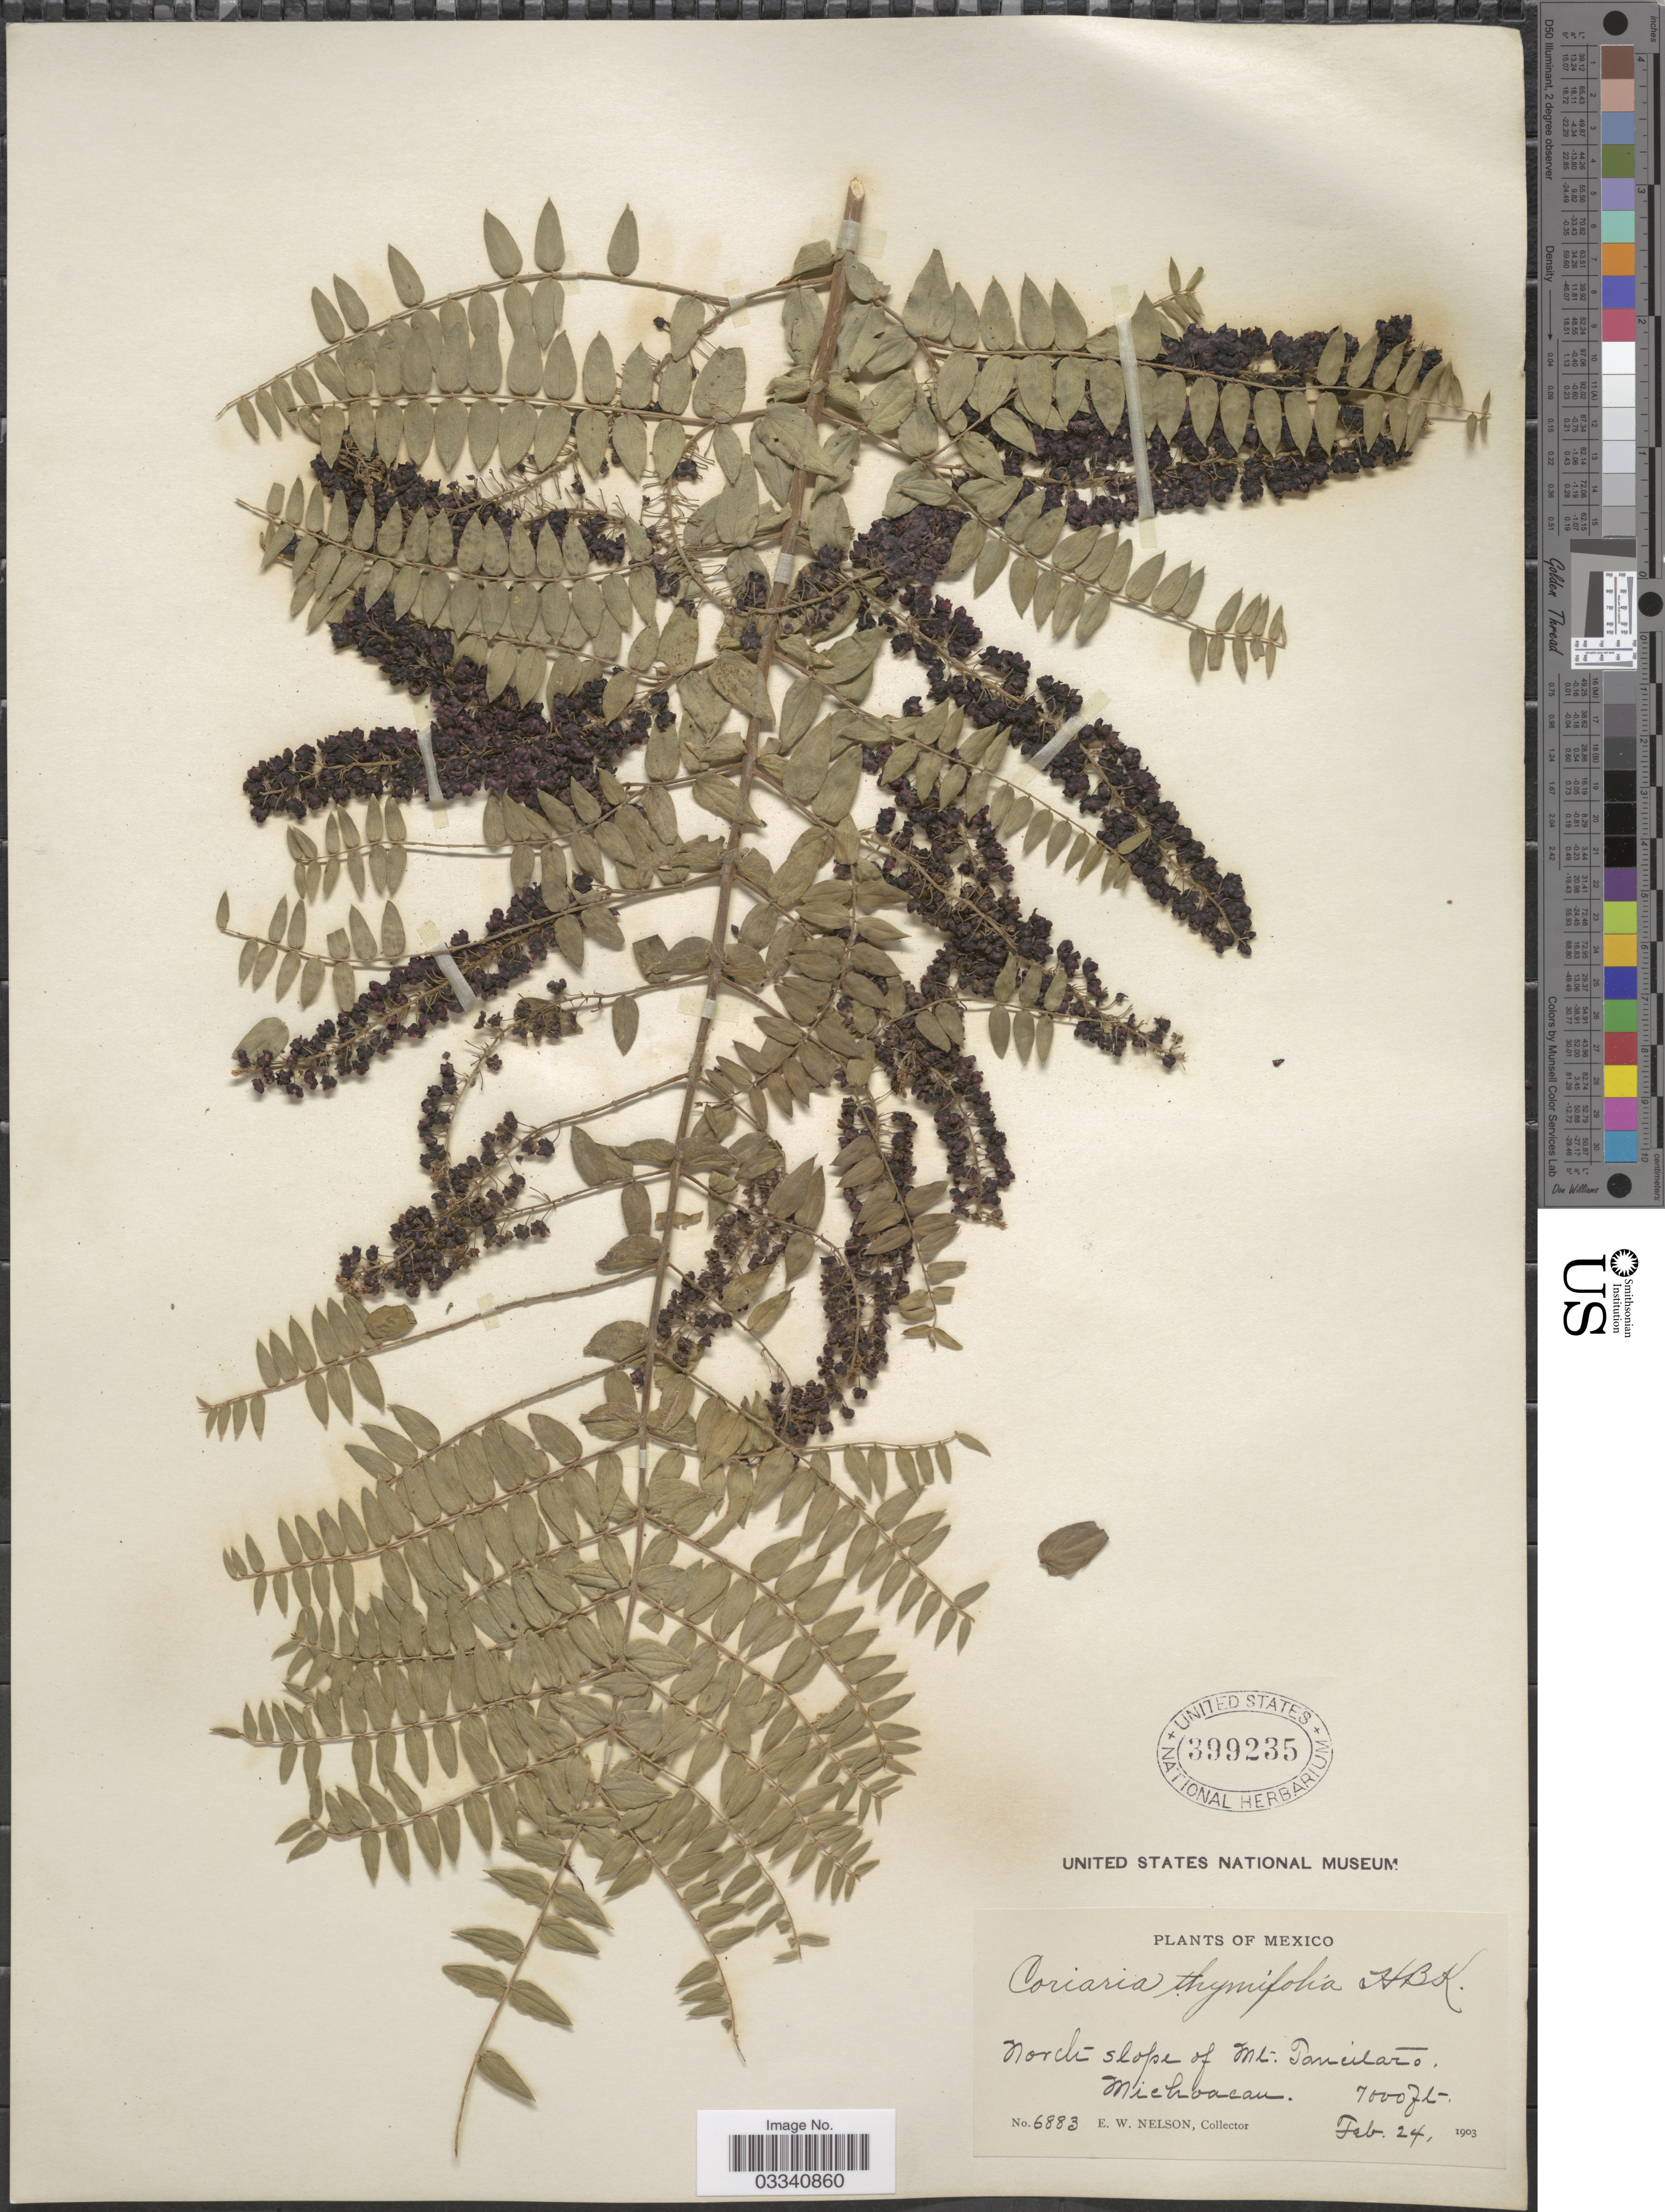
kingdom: Plantae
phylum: Tracheophyta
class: Magnoliopsida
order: Cucurbitales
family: Coriariaceae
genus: Coriaria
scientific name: Coriaria ruscifolia subsp. microphylla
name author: (Poir.) L.E. Skog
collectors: E. W. Nelson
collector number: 6883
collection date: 1903-02-24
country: Mexico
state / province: Michoacán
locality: North slope of Mt. Tancilaro.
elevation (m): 2134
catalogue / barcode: US 399235